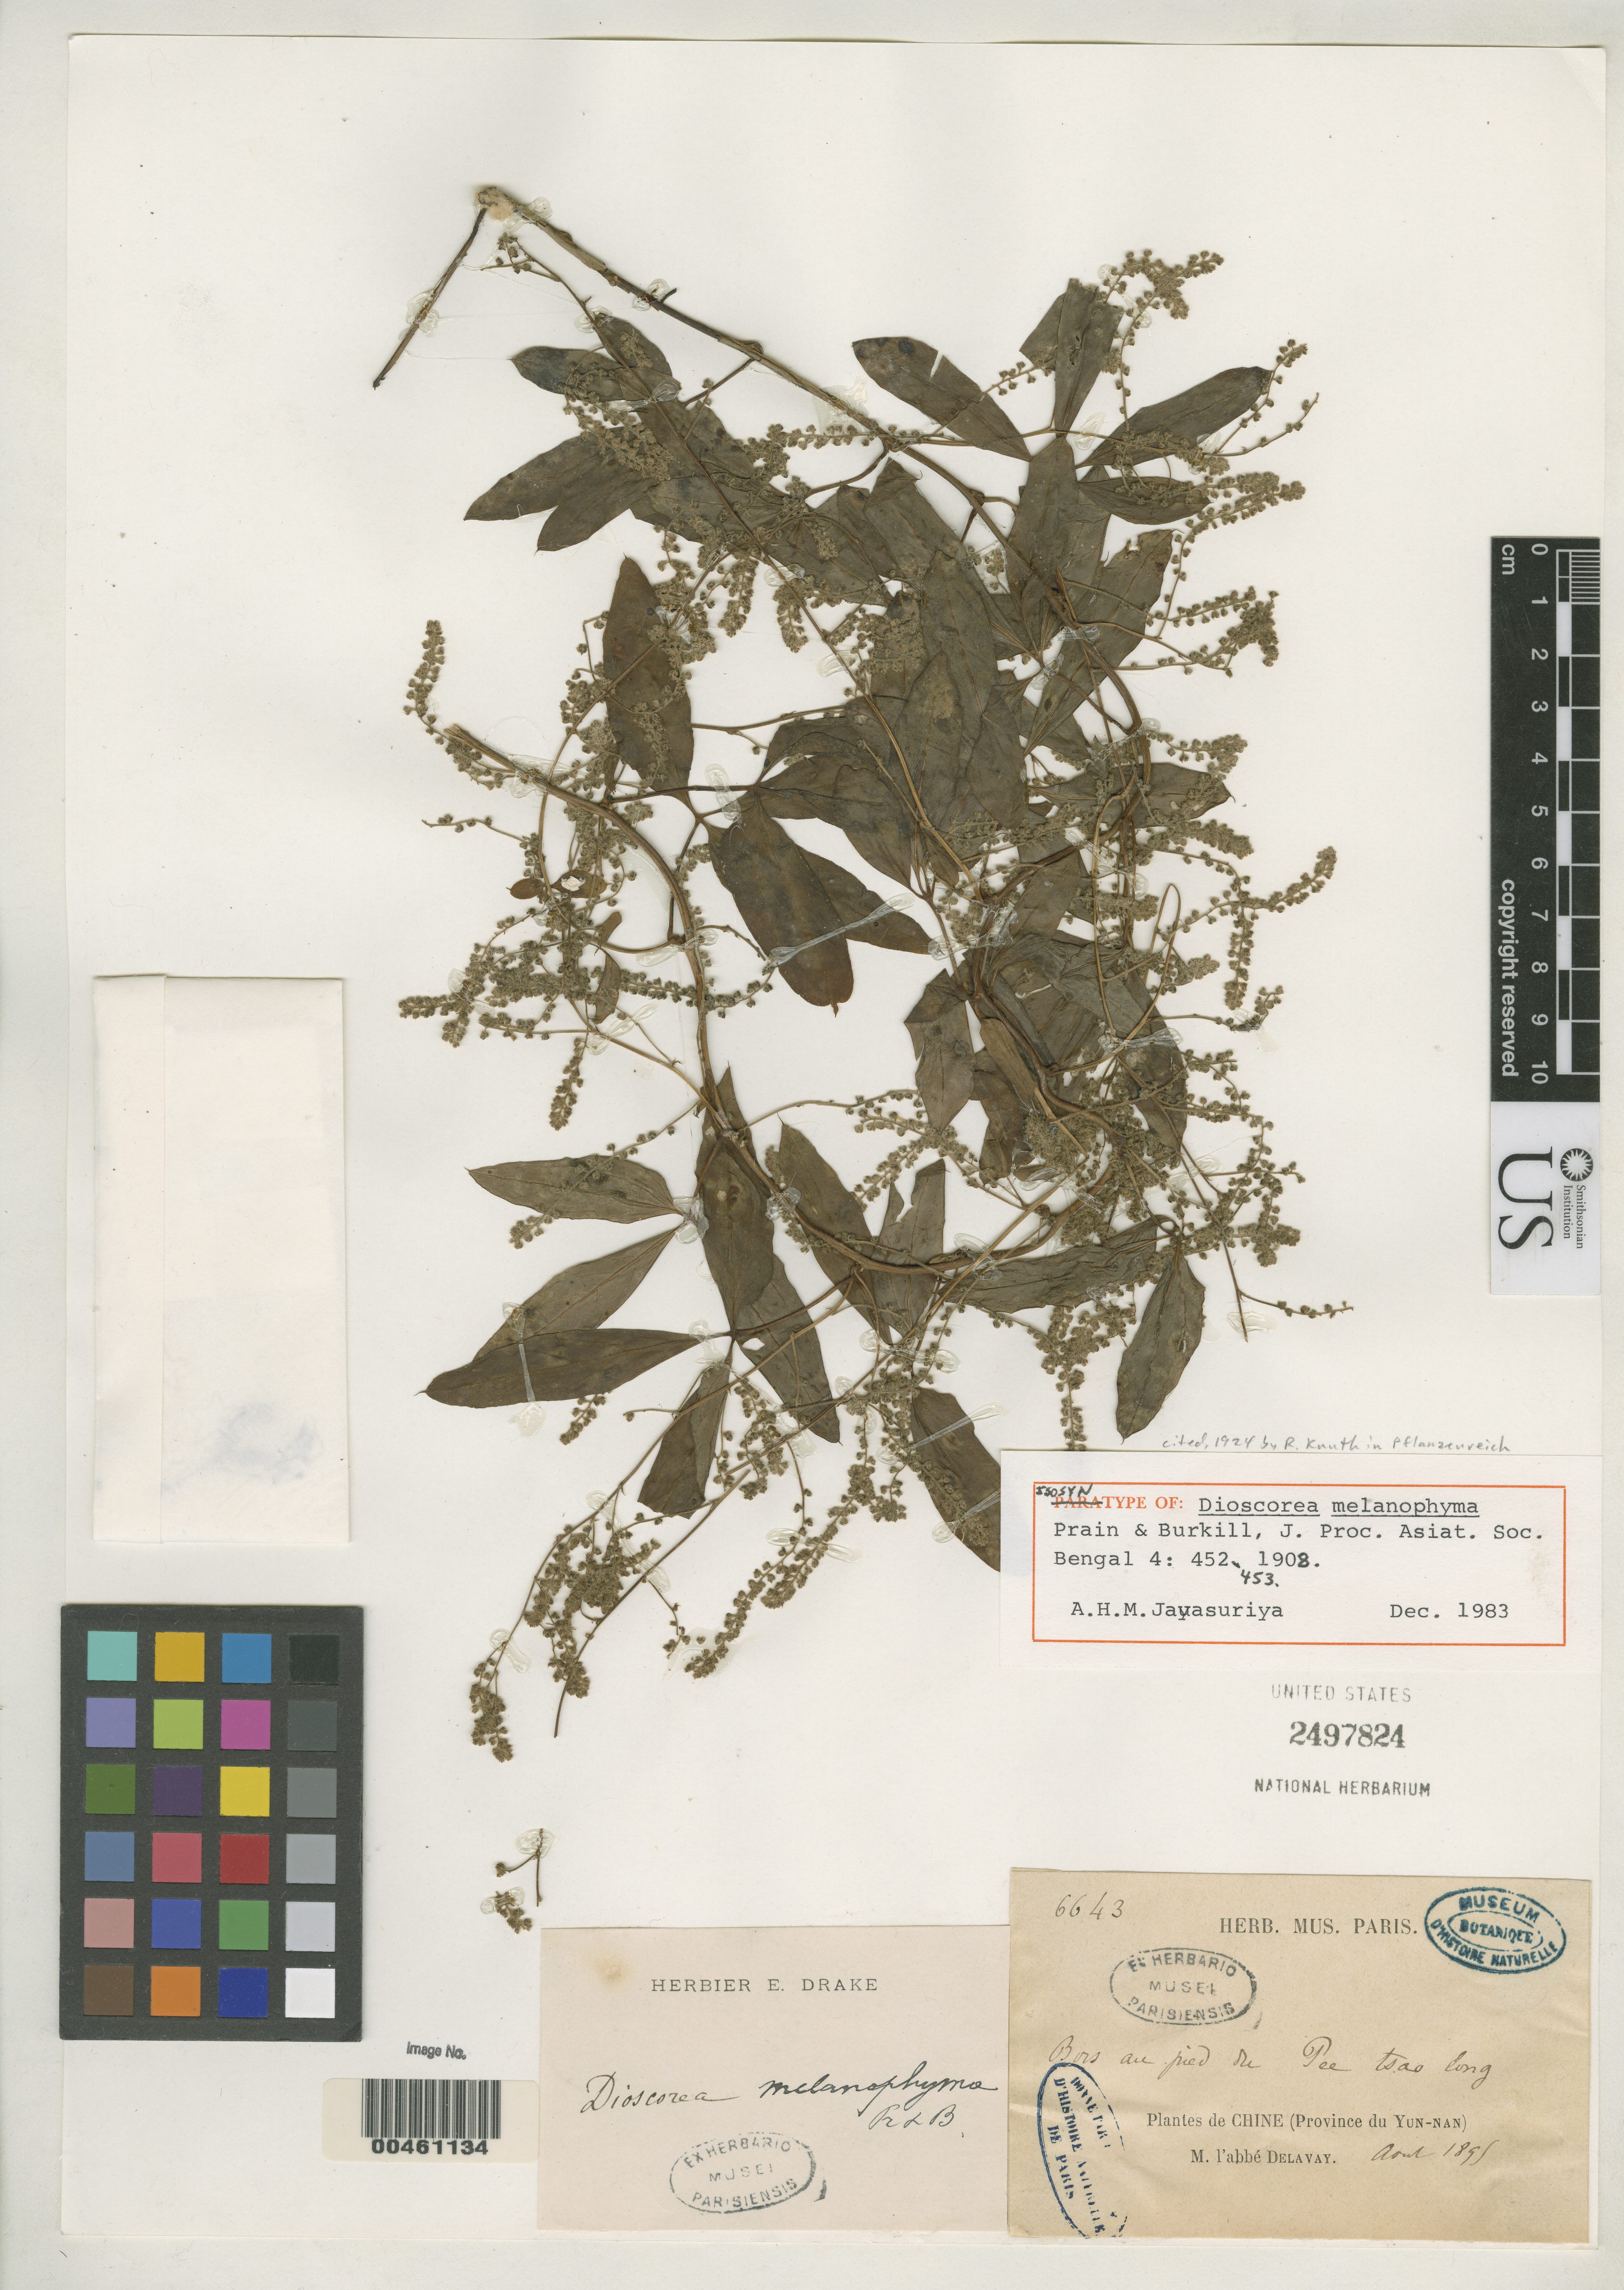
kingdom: Plantae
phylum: Tracheophyta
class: Liliopsida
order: Dioscoreales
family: Dioscoreaceae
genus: Dioscorea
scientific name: Dioscorea melanophyma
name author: Prain & Burkill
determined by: Jayasuriya, A. H. M.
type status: Isosyntype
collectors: J. Delavay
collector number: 6643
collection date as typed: Aug 1891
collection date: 1891-08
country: China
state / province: Yunnan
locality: Bors au pied de Pee tsao long [protologue: "ad radices montis Pee-tsao-long-chan"]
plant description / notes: Ex herb. Mus. Parisiensis. Collection (but not US sheet) cited by Knuth, 1924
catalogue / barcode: US 2497824